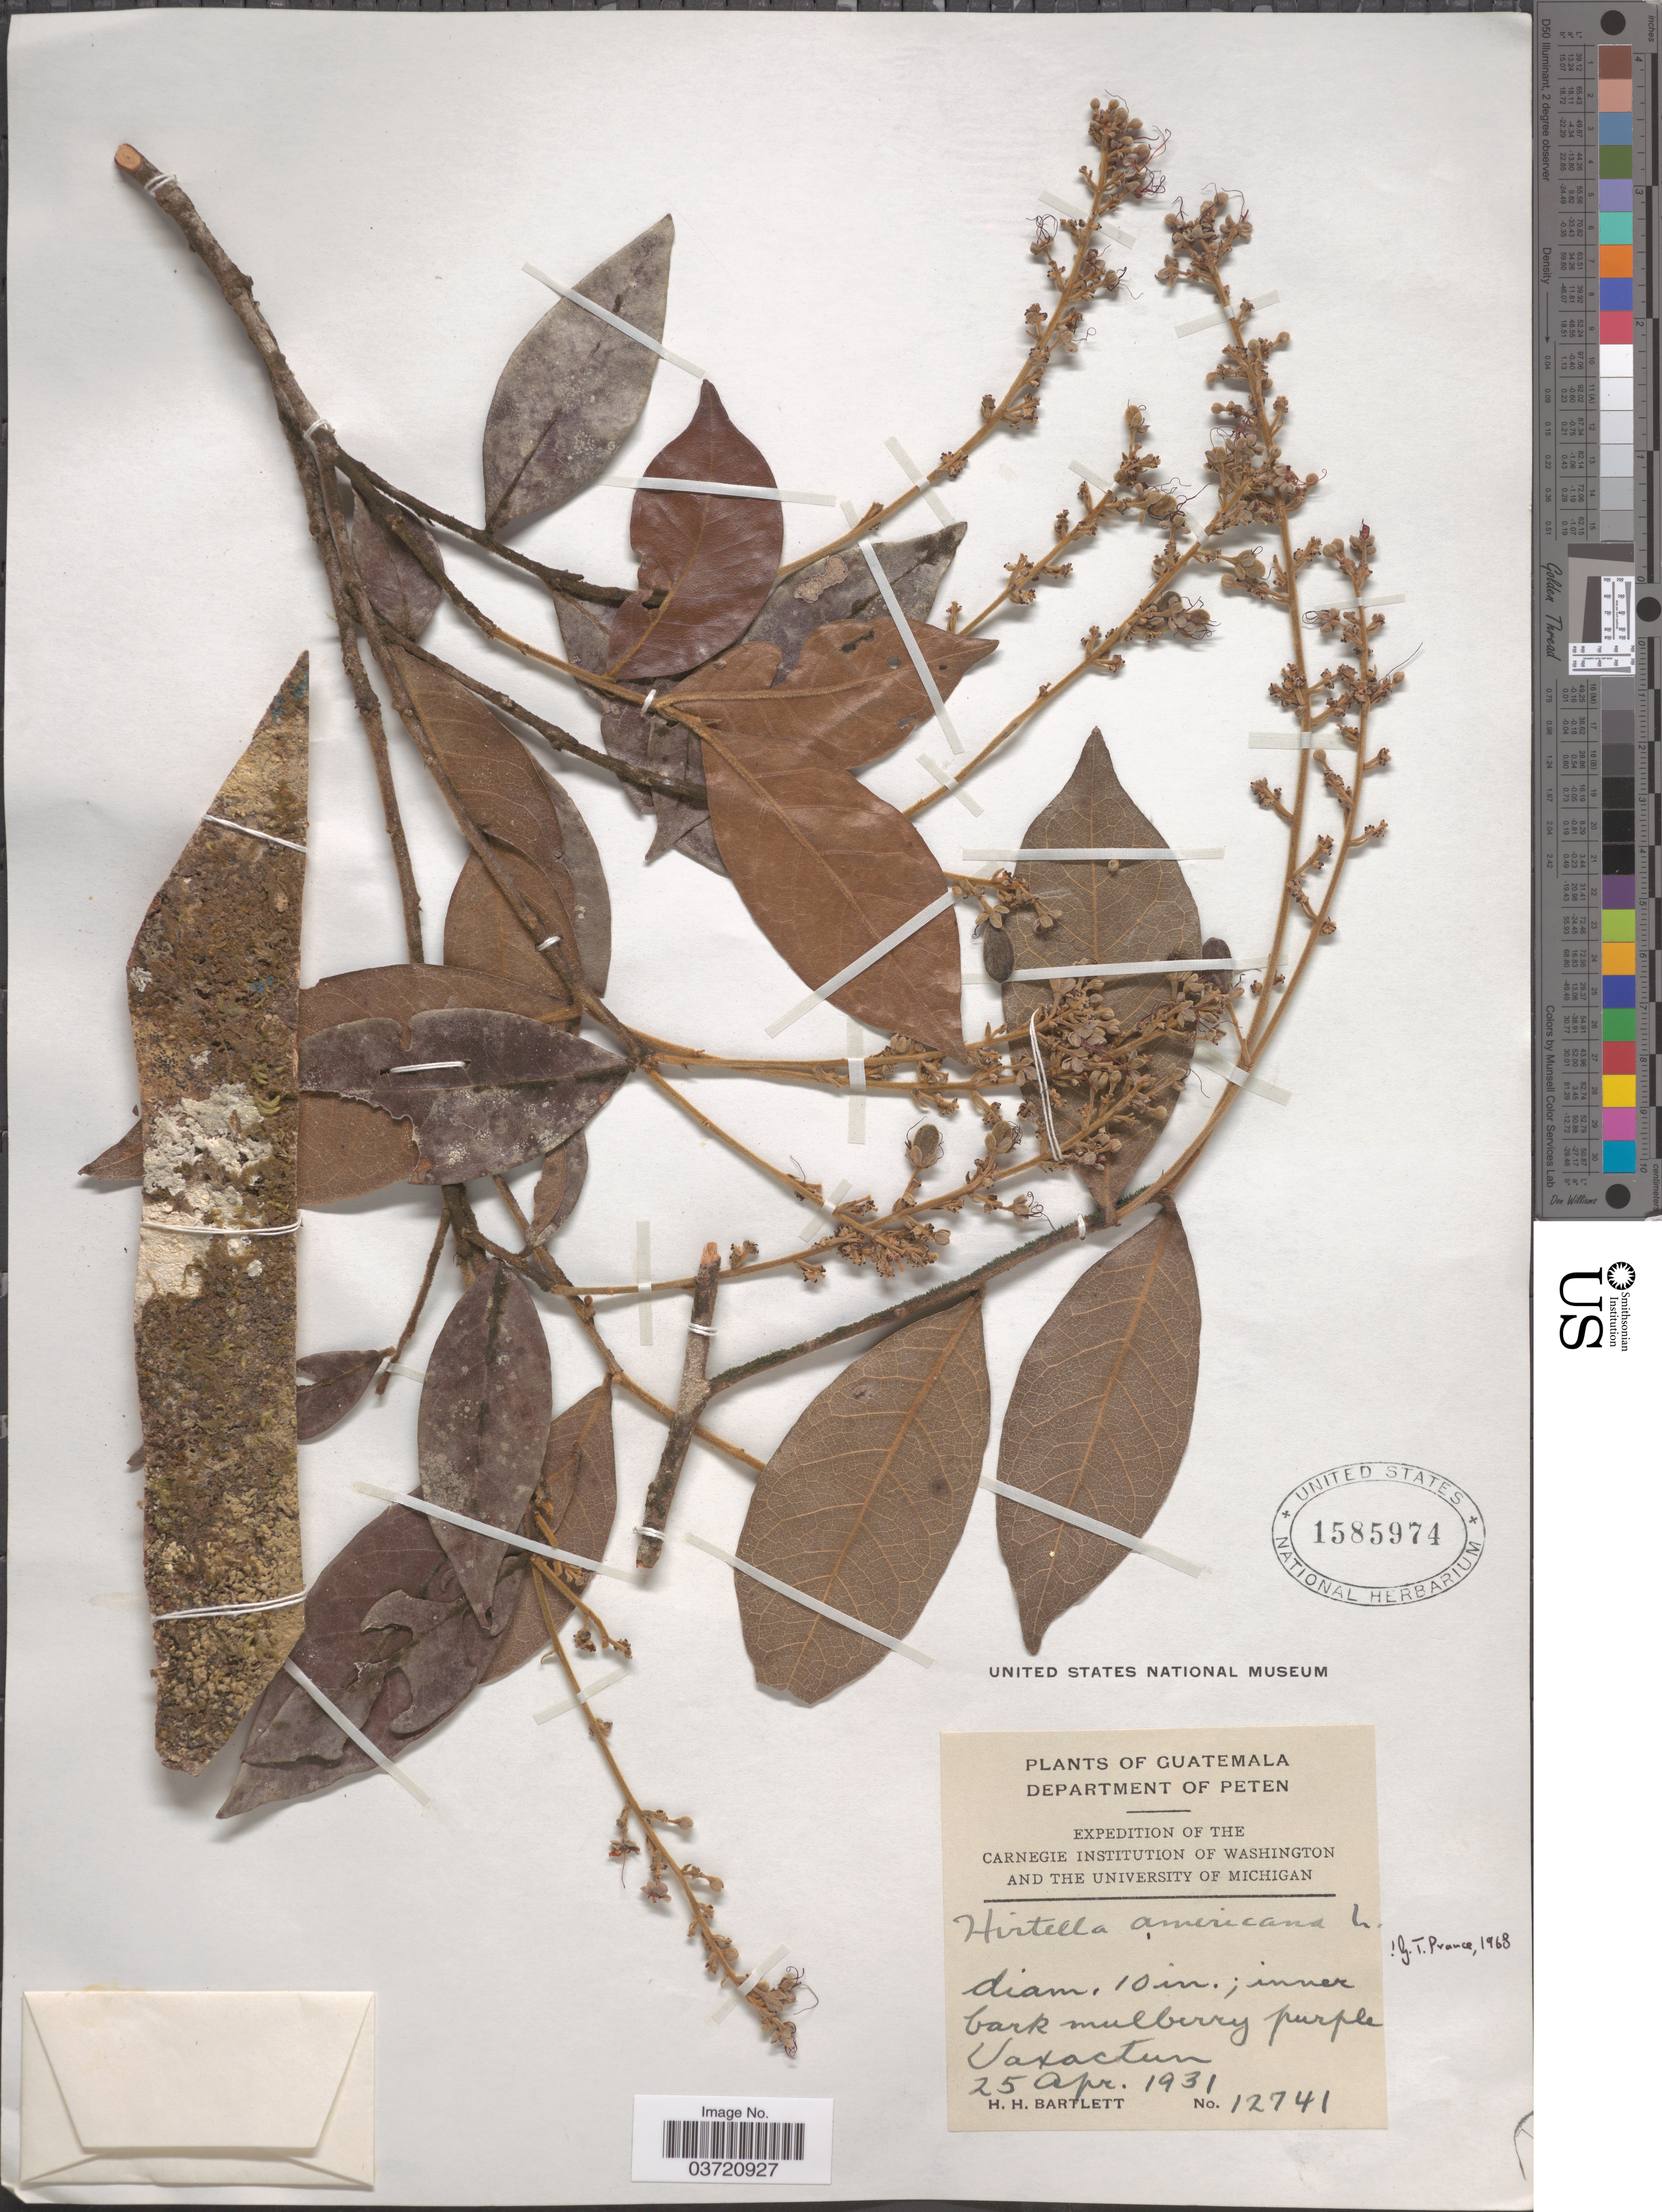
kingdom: Plantae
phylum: Tracheophyta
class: Magnoliopsida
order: Malpighiales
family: Chrysobalanaceae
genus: Hirtella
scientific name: Hirtella americana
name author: L.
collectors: H. H. Bartlett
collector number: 12741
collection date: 1931-04-25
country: Guatemala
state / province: El Peten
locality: Department of Peten. Uaxactun.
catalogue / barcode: US 1585974